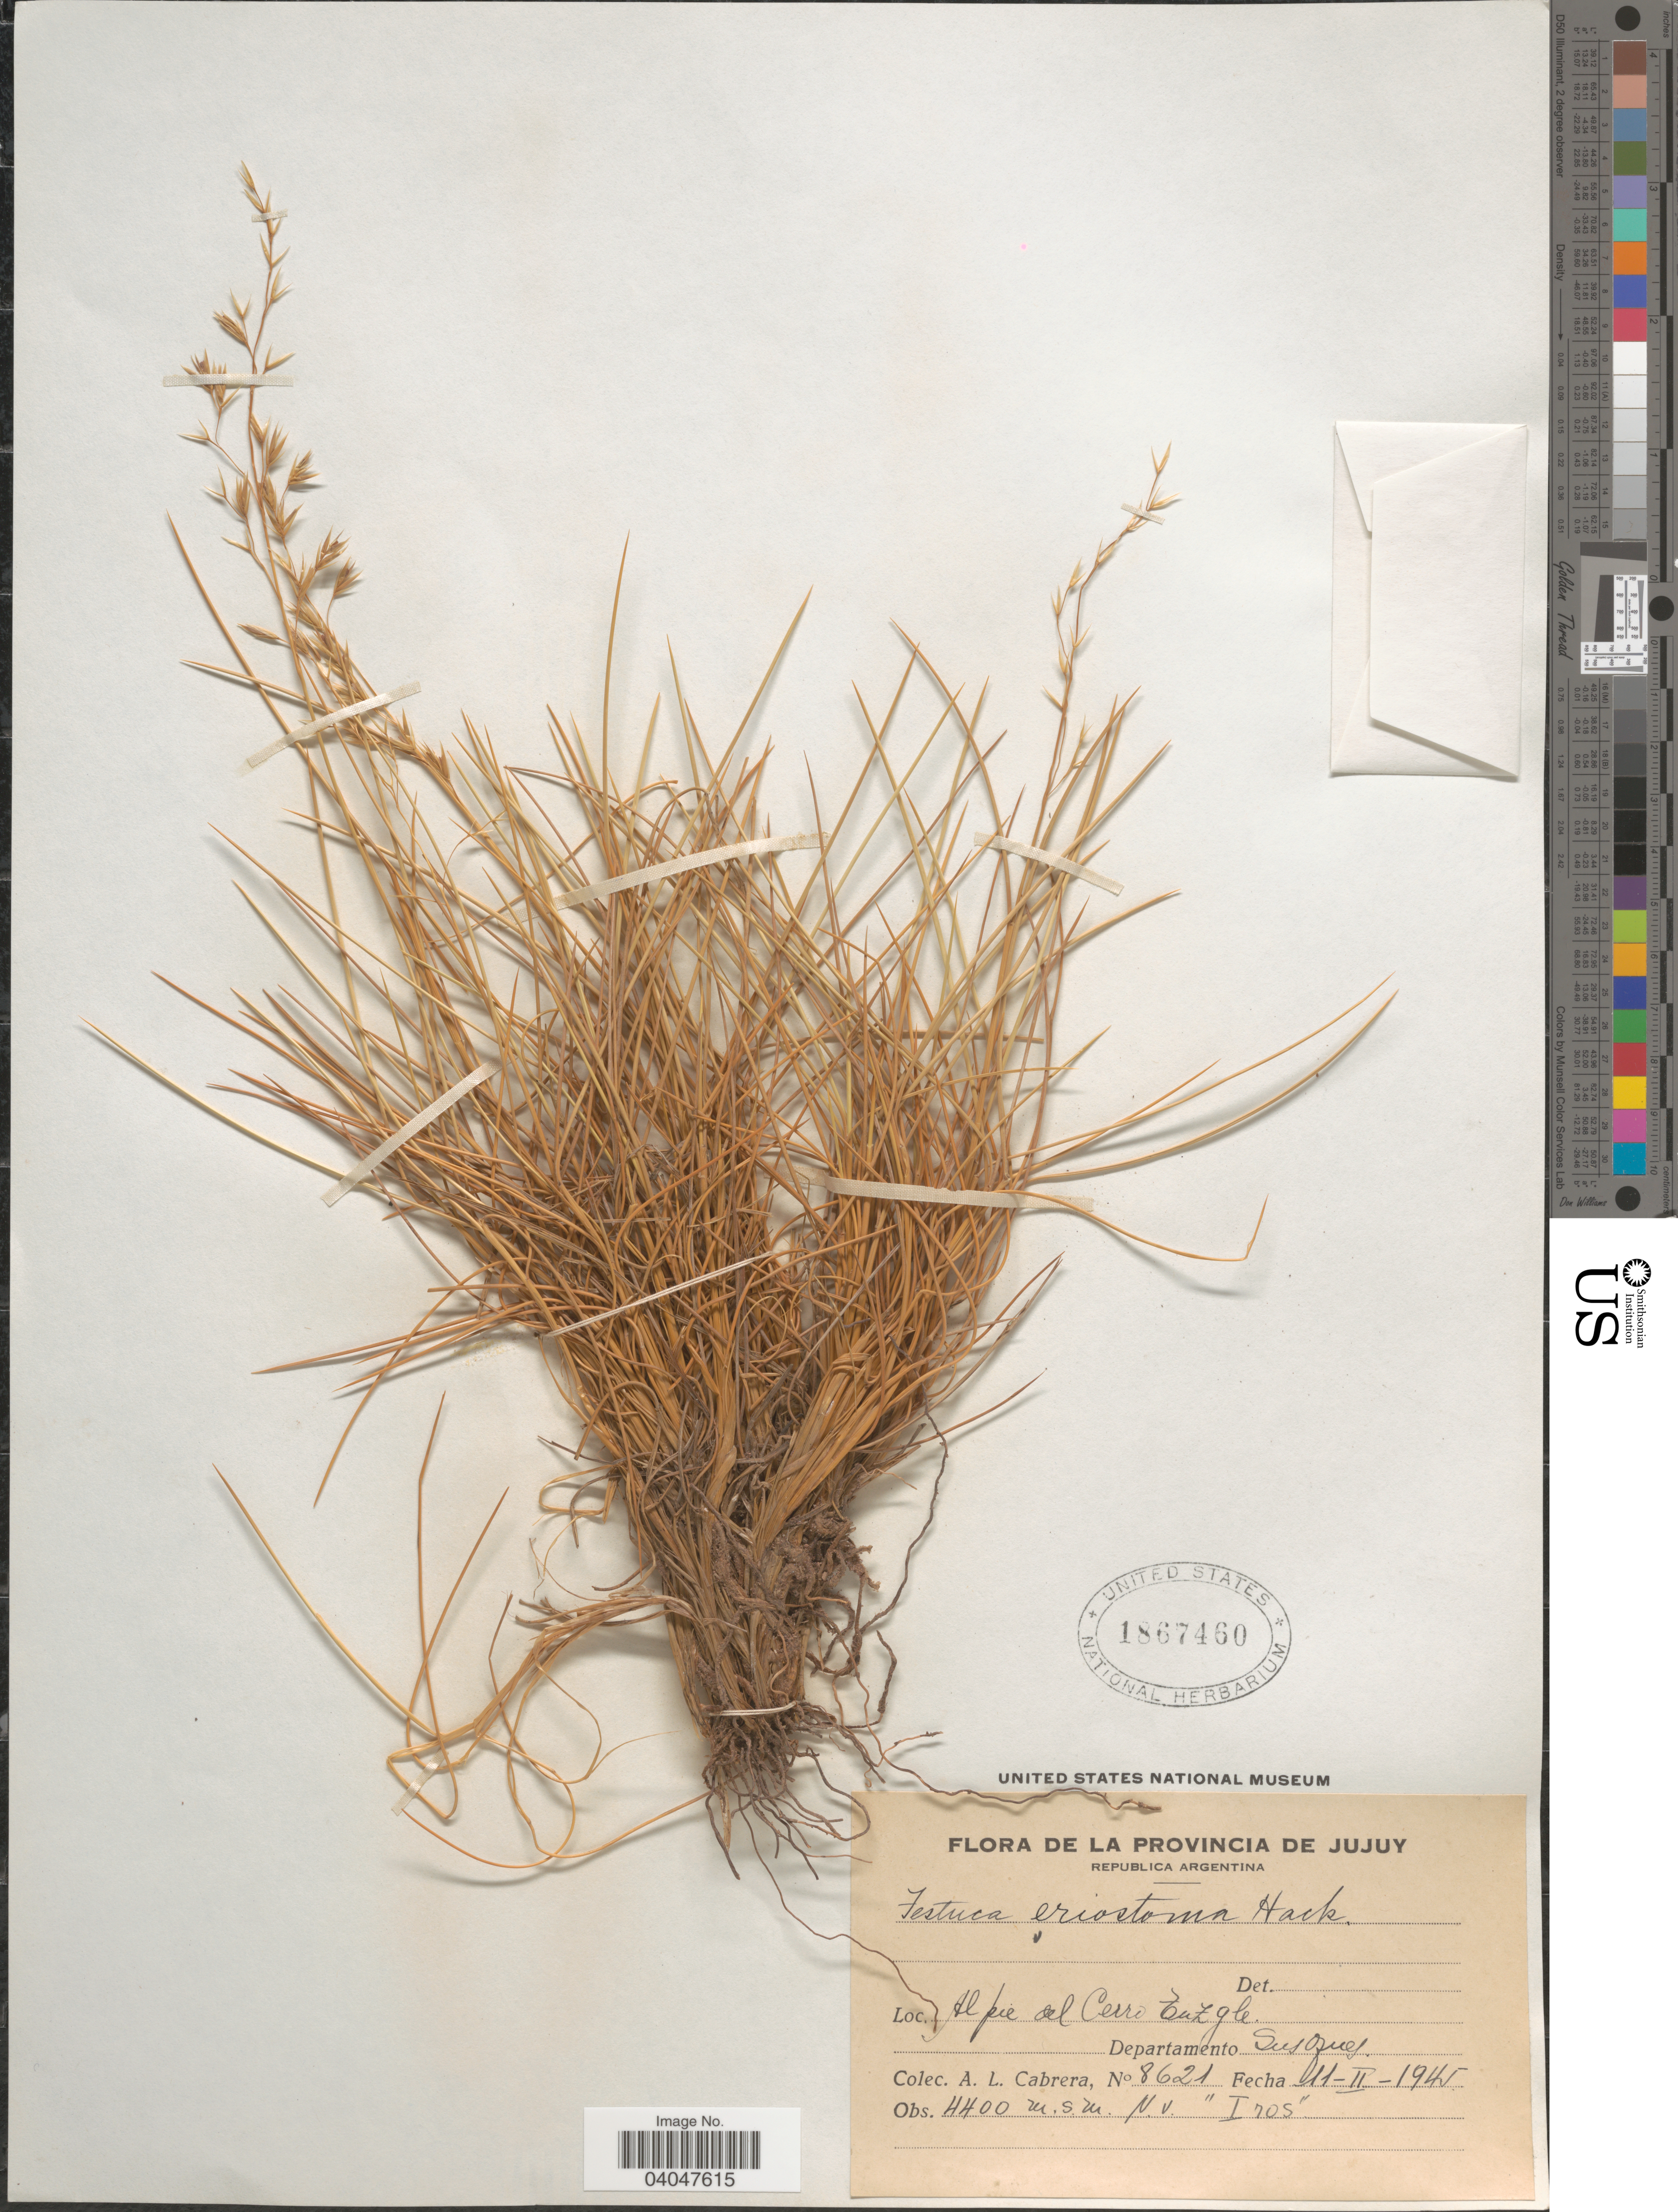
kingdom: Plantae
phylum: Tracheophyta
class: Liliopsida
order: Poales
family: Poaceae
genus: Festuca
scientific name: Festuca eriostoma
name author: Hack.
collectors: A. L. Cabrera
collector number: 8621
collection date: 1945-02-11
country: Argentina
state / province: Jujuy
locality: Republica Argentina. Al pie del Cerro Tuzgle. Departamento Susques.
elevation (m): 4400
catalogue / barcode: US 1867460